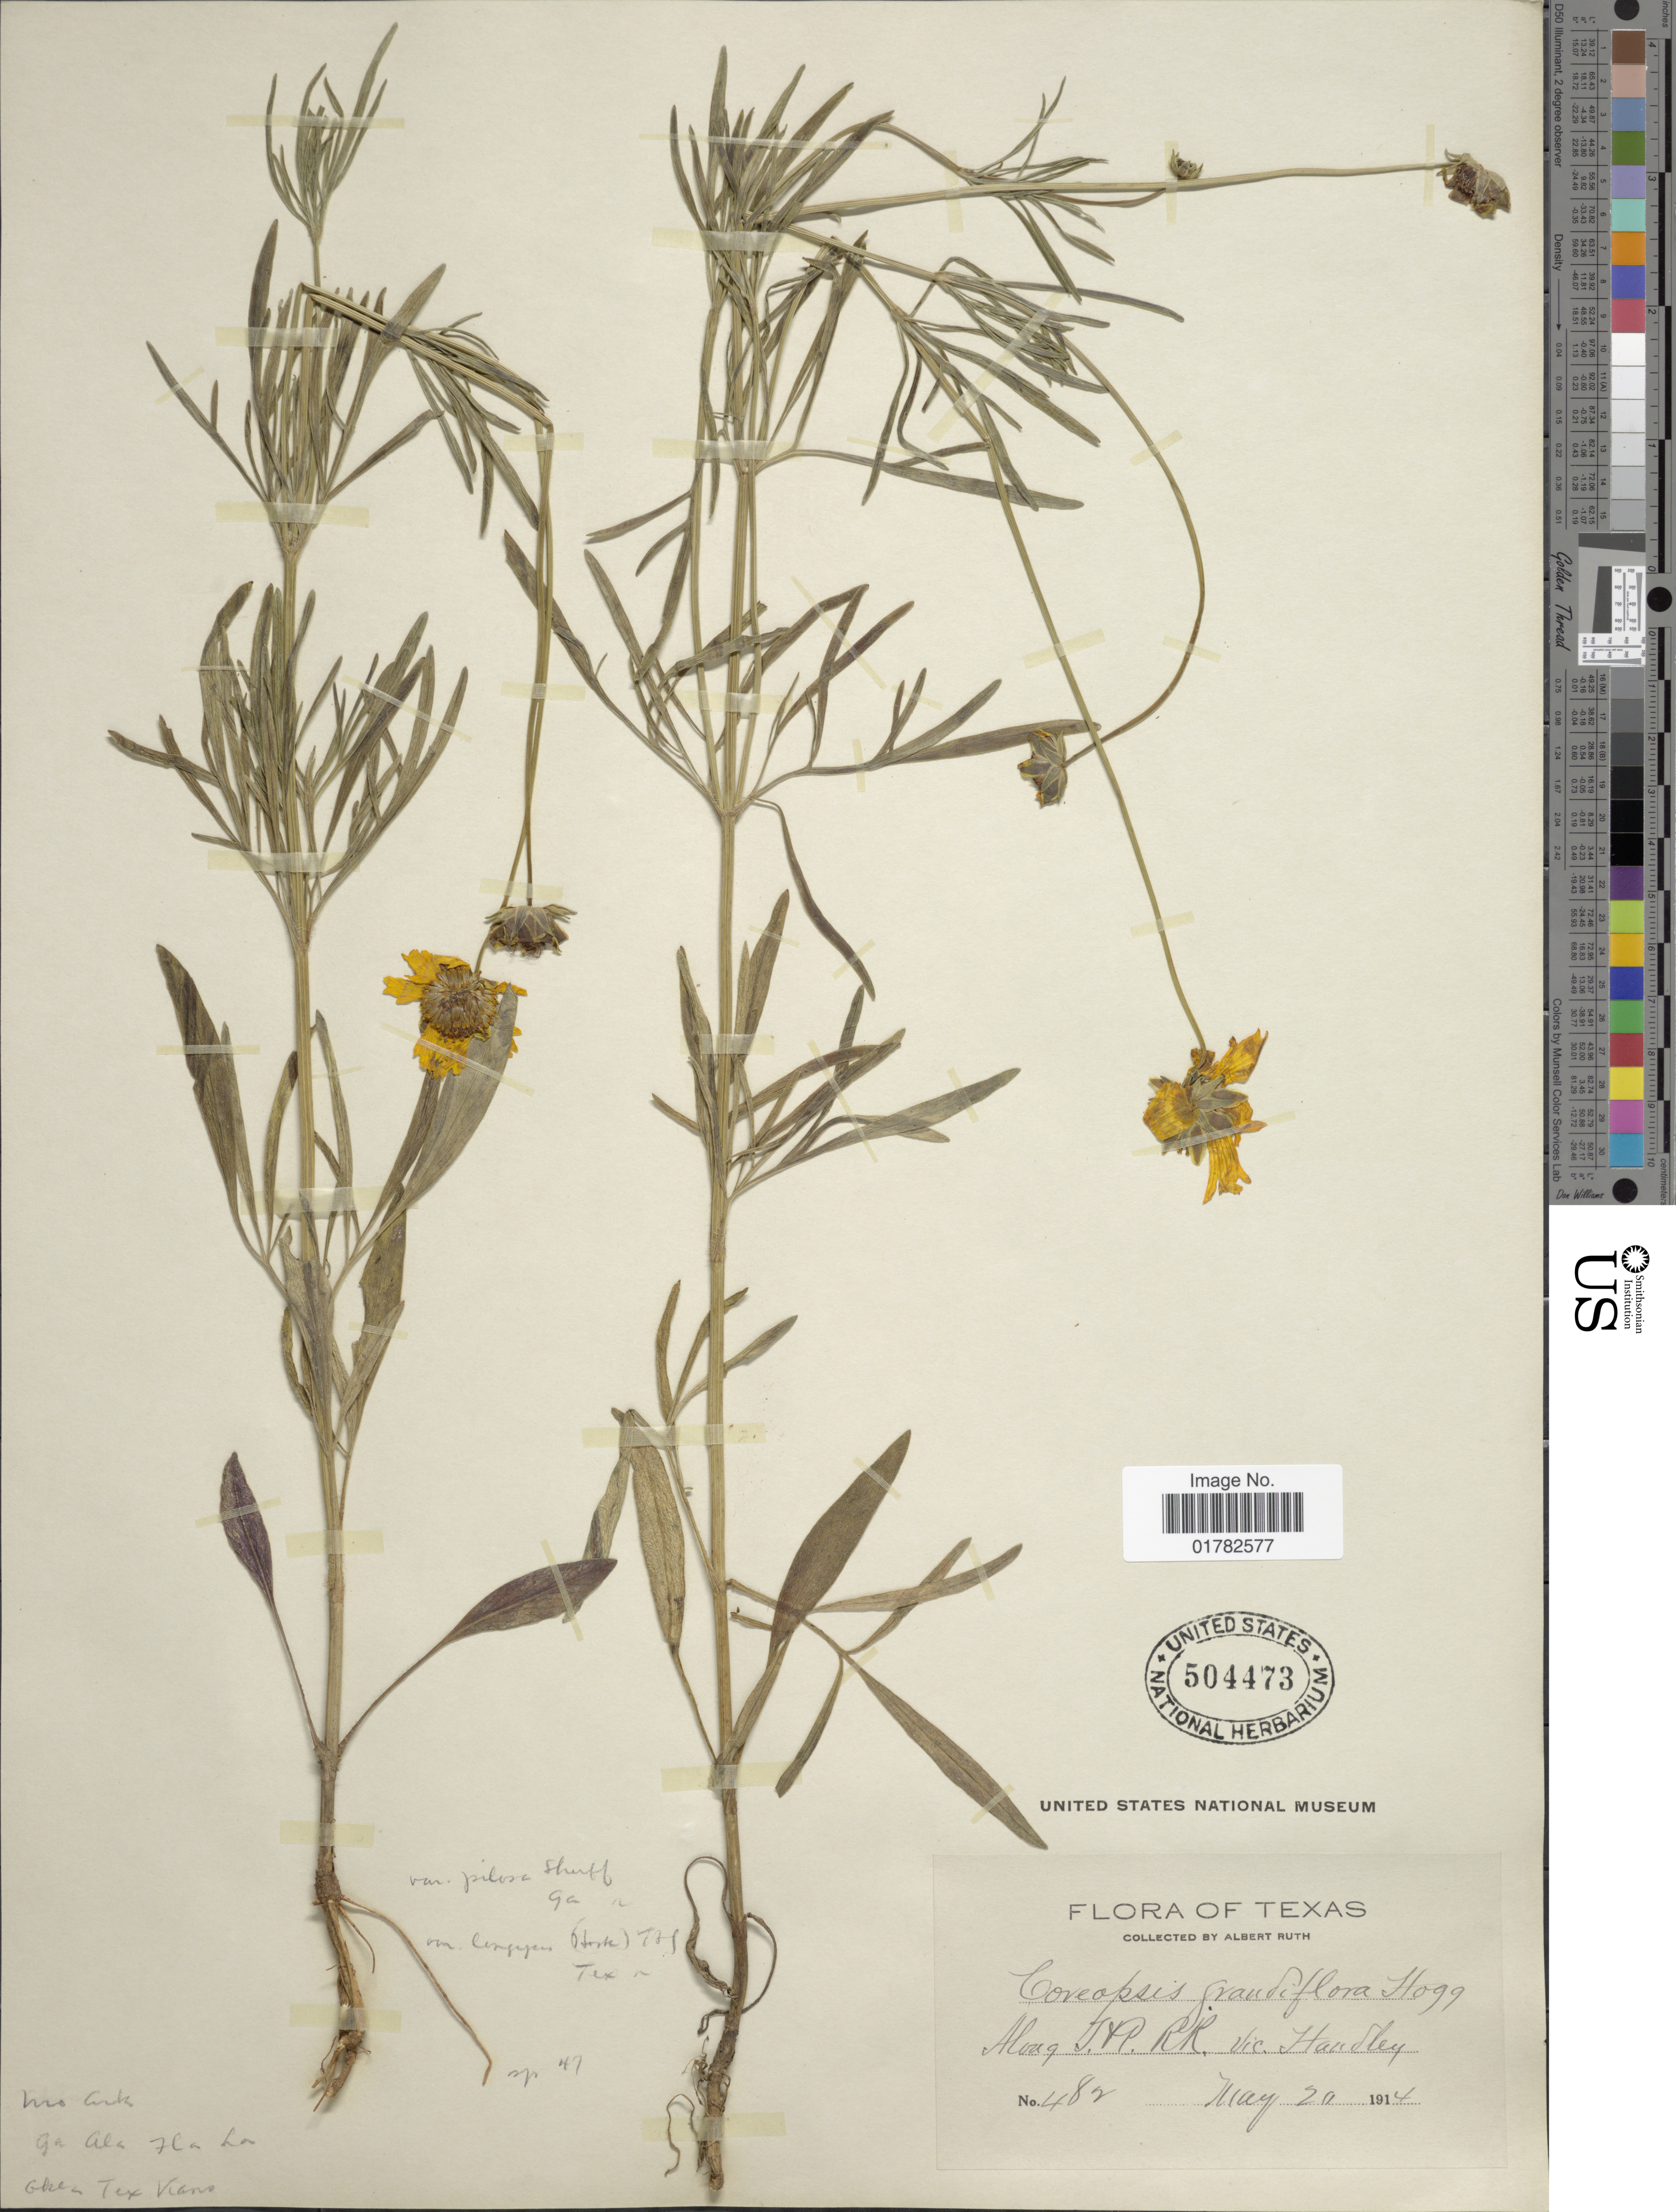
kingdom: Plantae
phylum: Tracheophyta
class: Magnoliopsida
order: Asterales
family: Asteraceae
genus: Coreopsis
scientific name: Coreopsis grandiflora var. pilosa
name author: Sherff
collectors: A. Ruth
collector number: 482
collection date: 1914-05-20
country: United States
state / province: Texas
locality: Along J.P. RR. vic. Handley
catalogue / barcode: US 504473